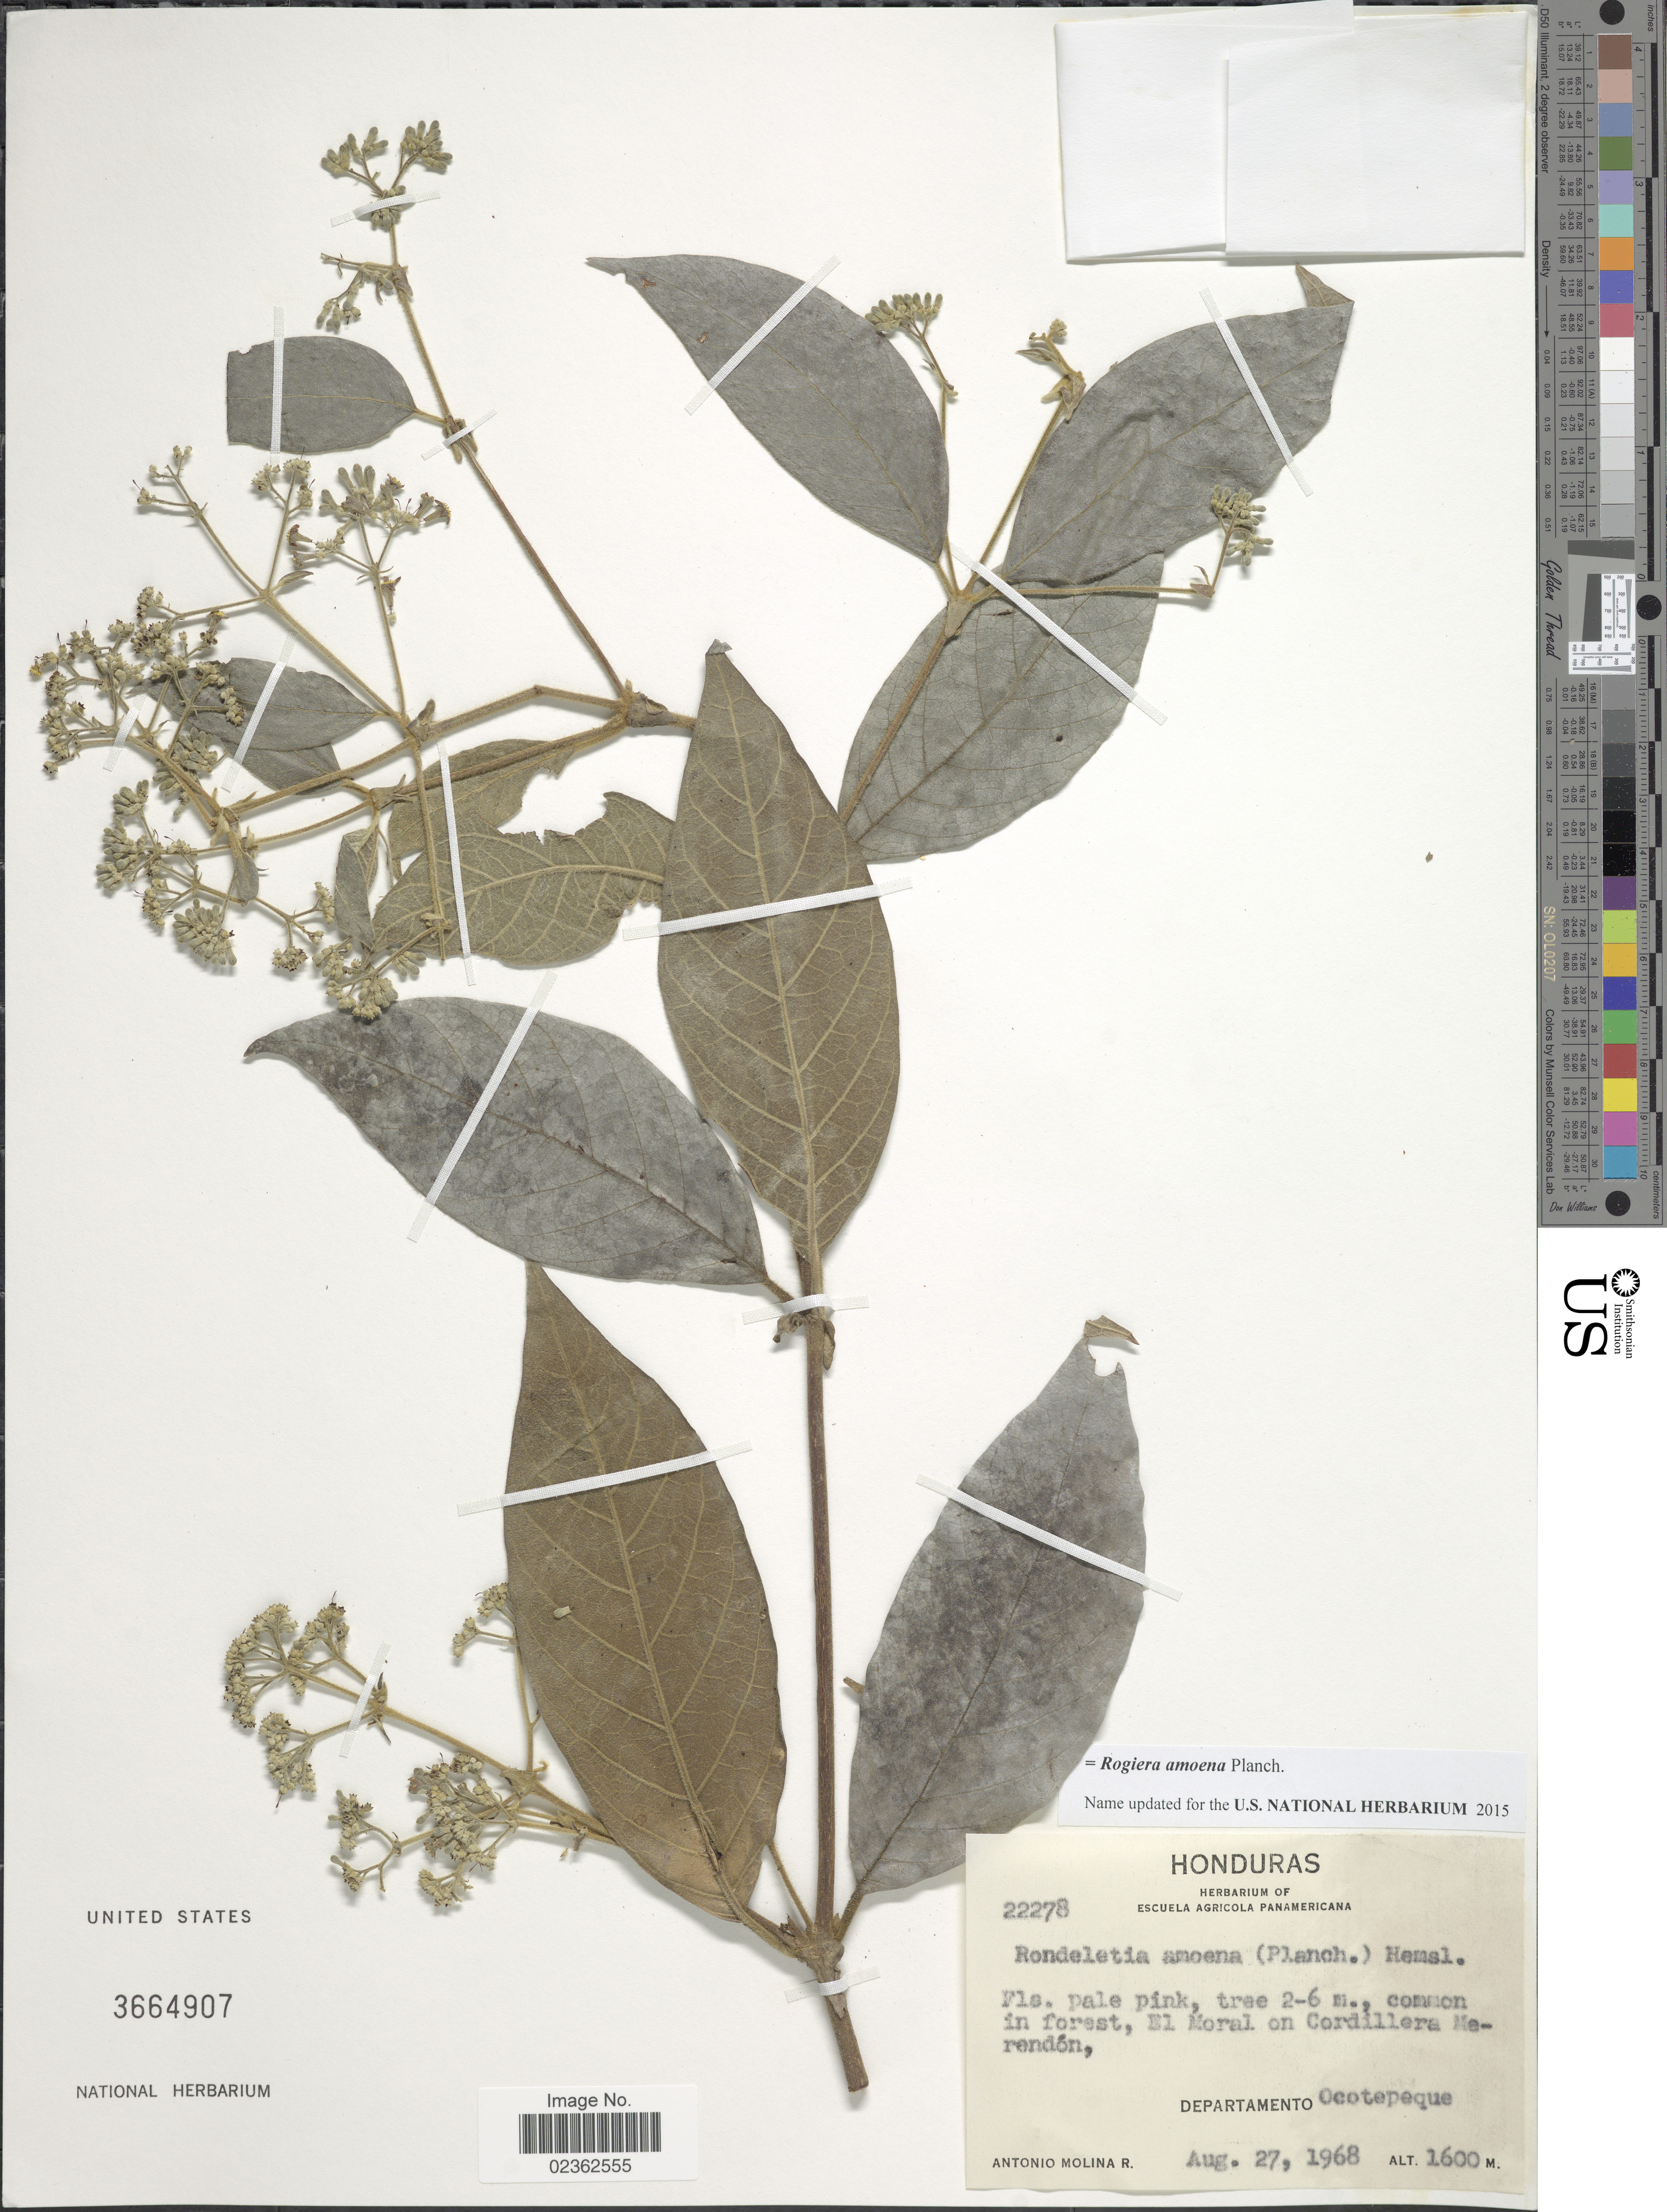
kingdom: Plantae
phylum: Tracheophyta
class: Magnoliopsida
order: Gentianales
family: Rubiaceae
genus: Rogiera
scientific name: Rogiera amoena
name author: Planch.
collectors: A. Molina R.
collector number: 22278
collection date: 1968-08-27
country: Honduras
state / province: Ocotepeque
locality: El Moral on Cordillera Merendon.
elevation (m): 1600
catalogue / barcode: US 3664907